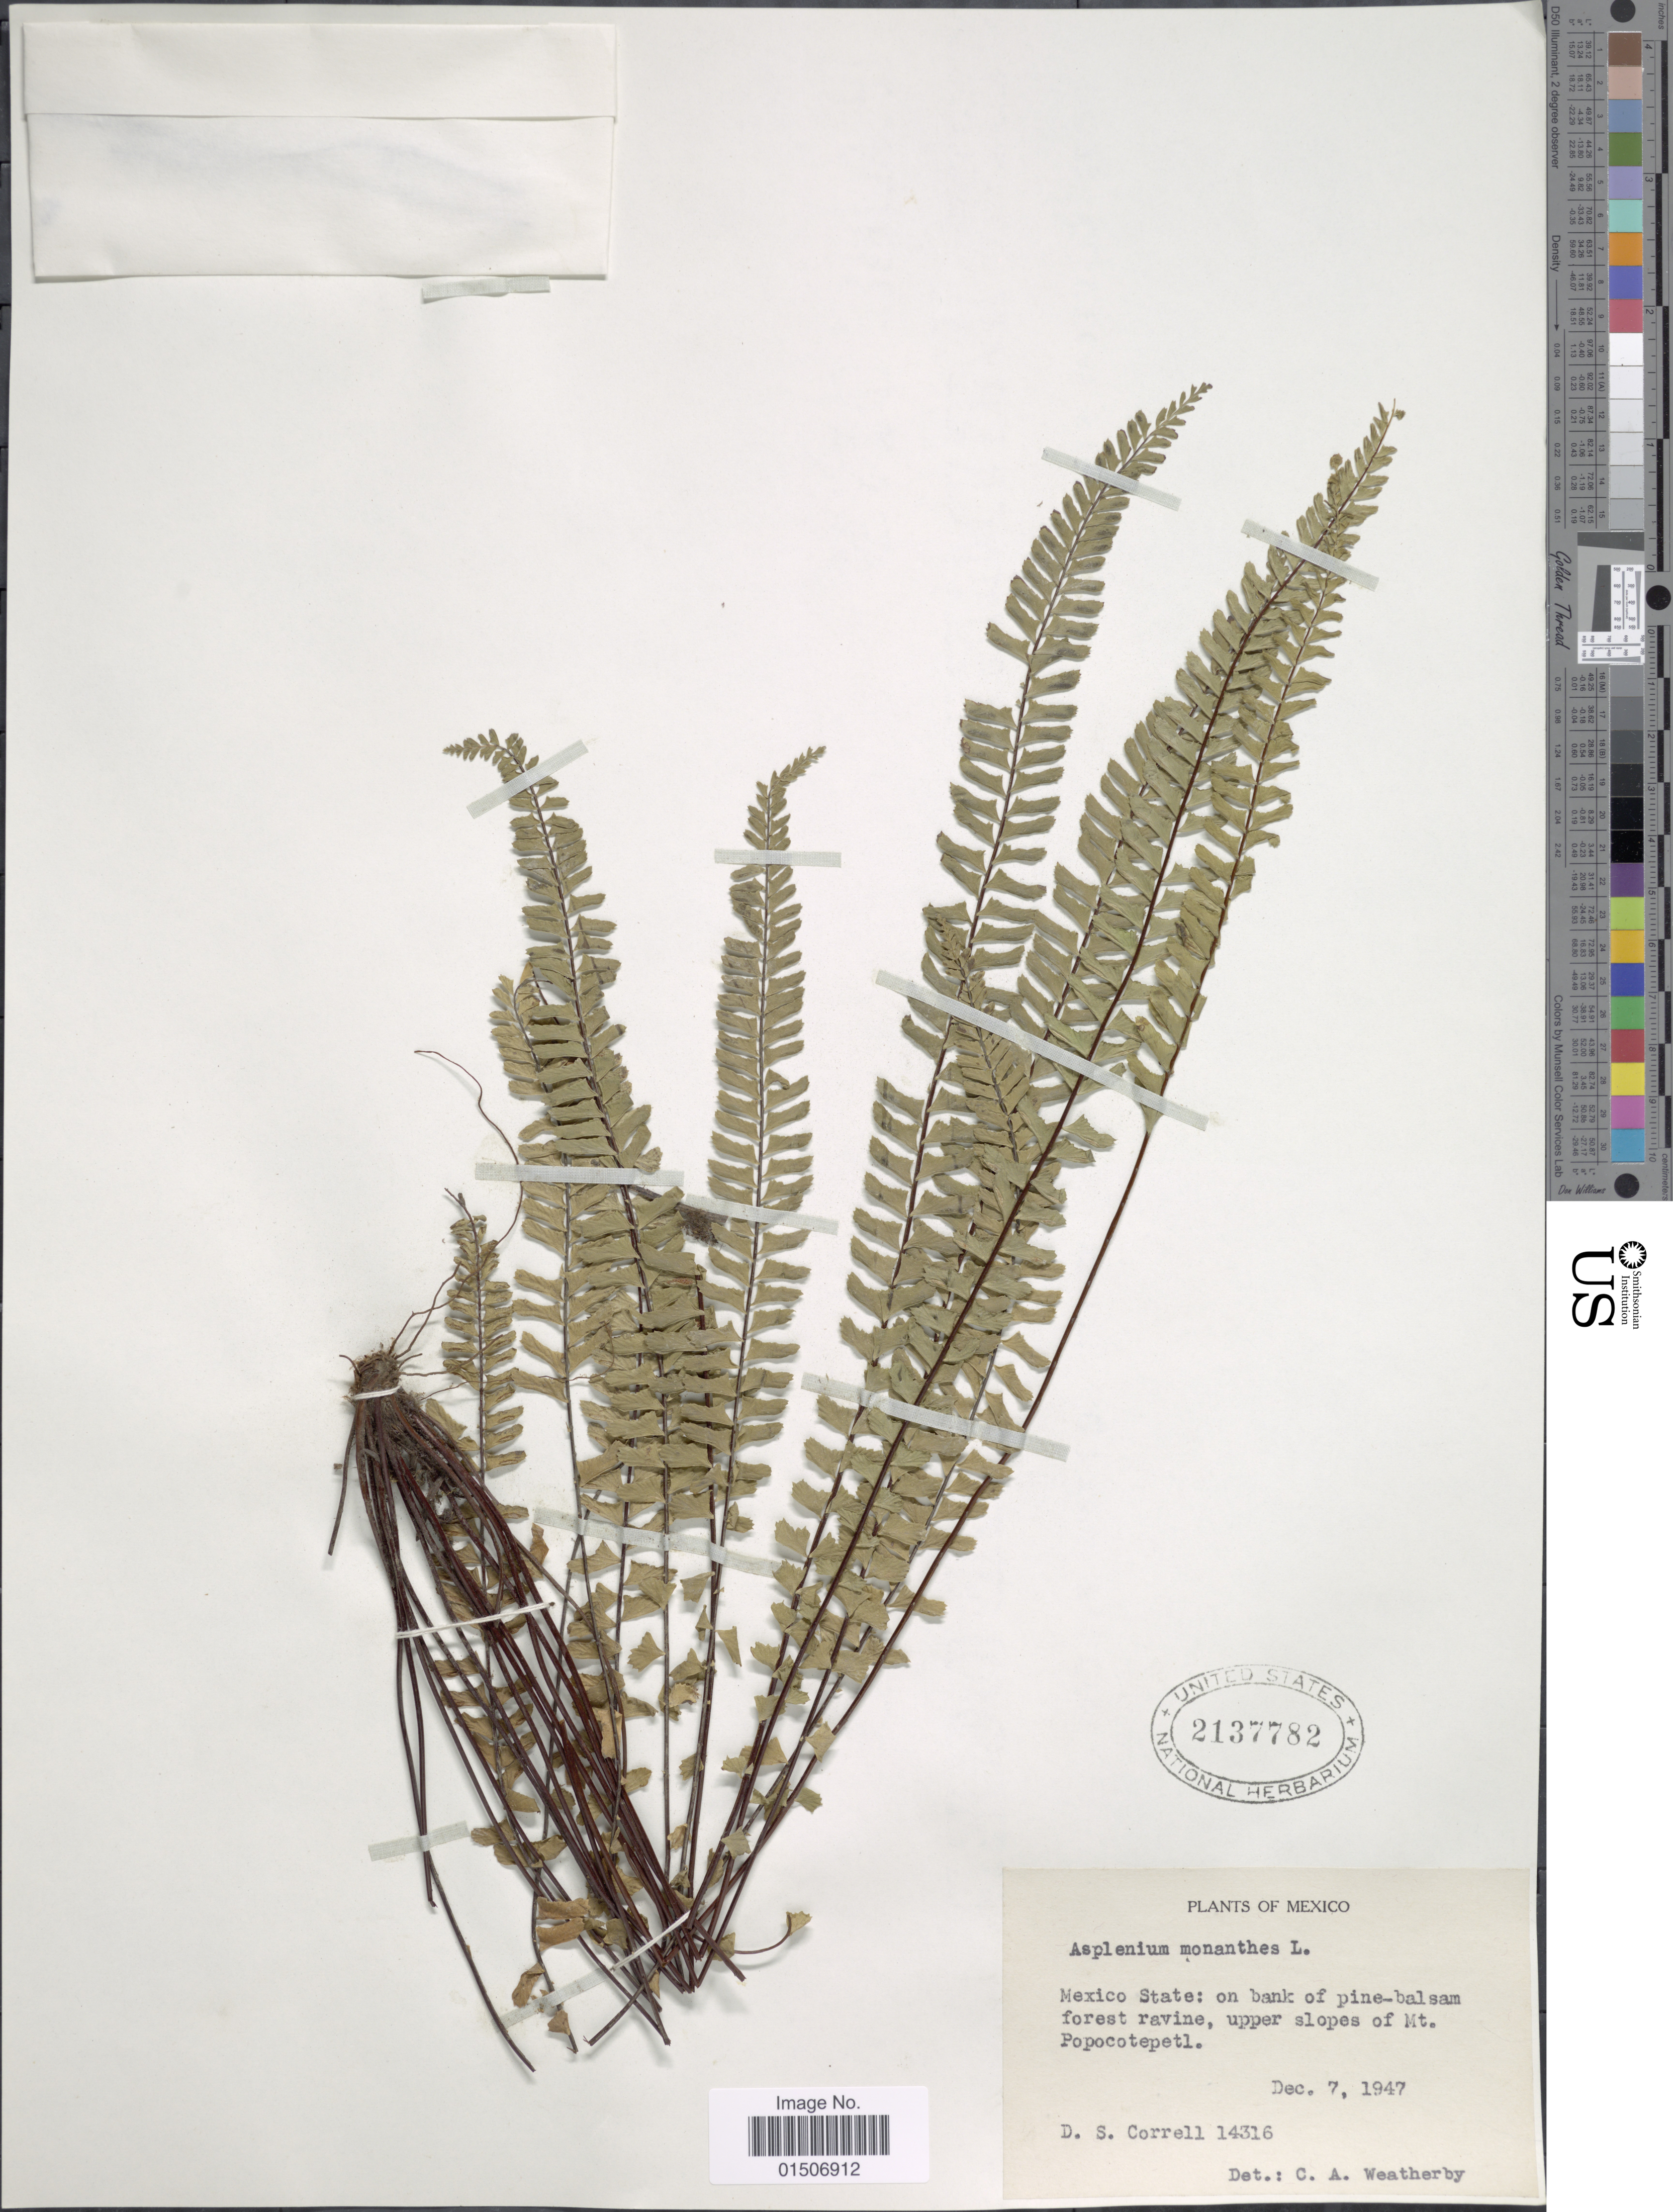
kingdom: Plantae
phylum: Tracheophyta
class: Polypodiopsida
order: Polypodiales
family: Aspleniaceae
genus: Asplenium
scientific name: Asplenium monanthes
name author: L.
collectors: D. S. Correll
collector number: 14316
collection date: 1947-12-07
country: Mexico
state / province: México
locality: Mexico State: on bank of pine-balsam forest ravine, upper slopes of Mt Popocotepetl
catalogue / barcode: US 2137782